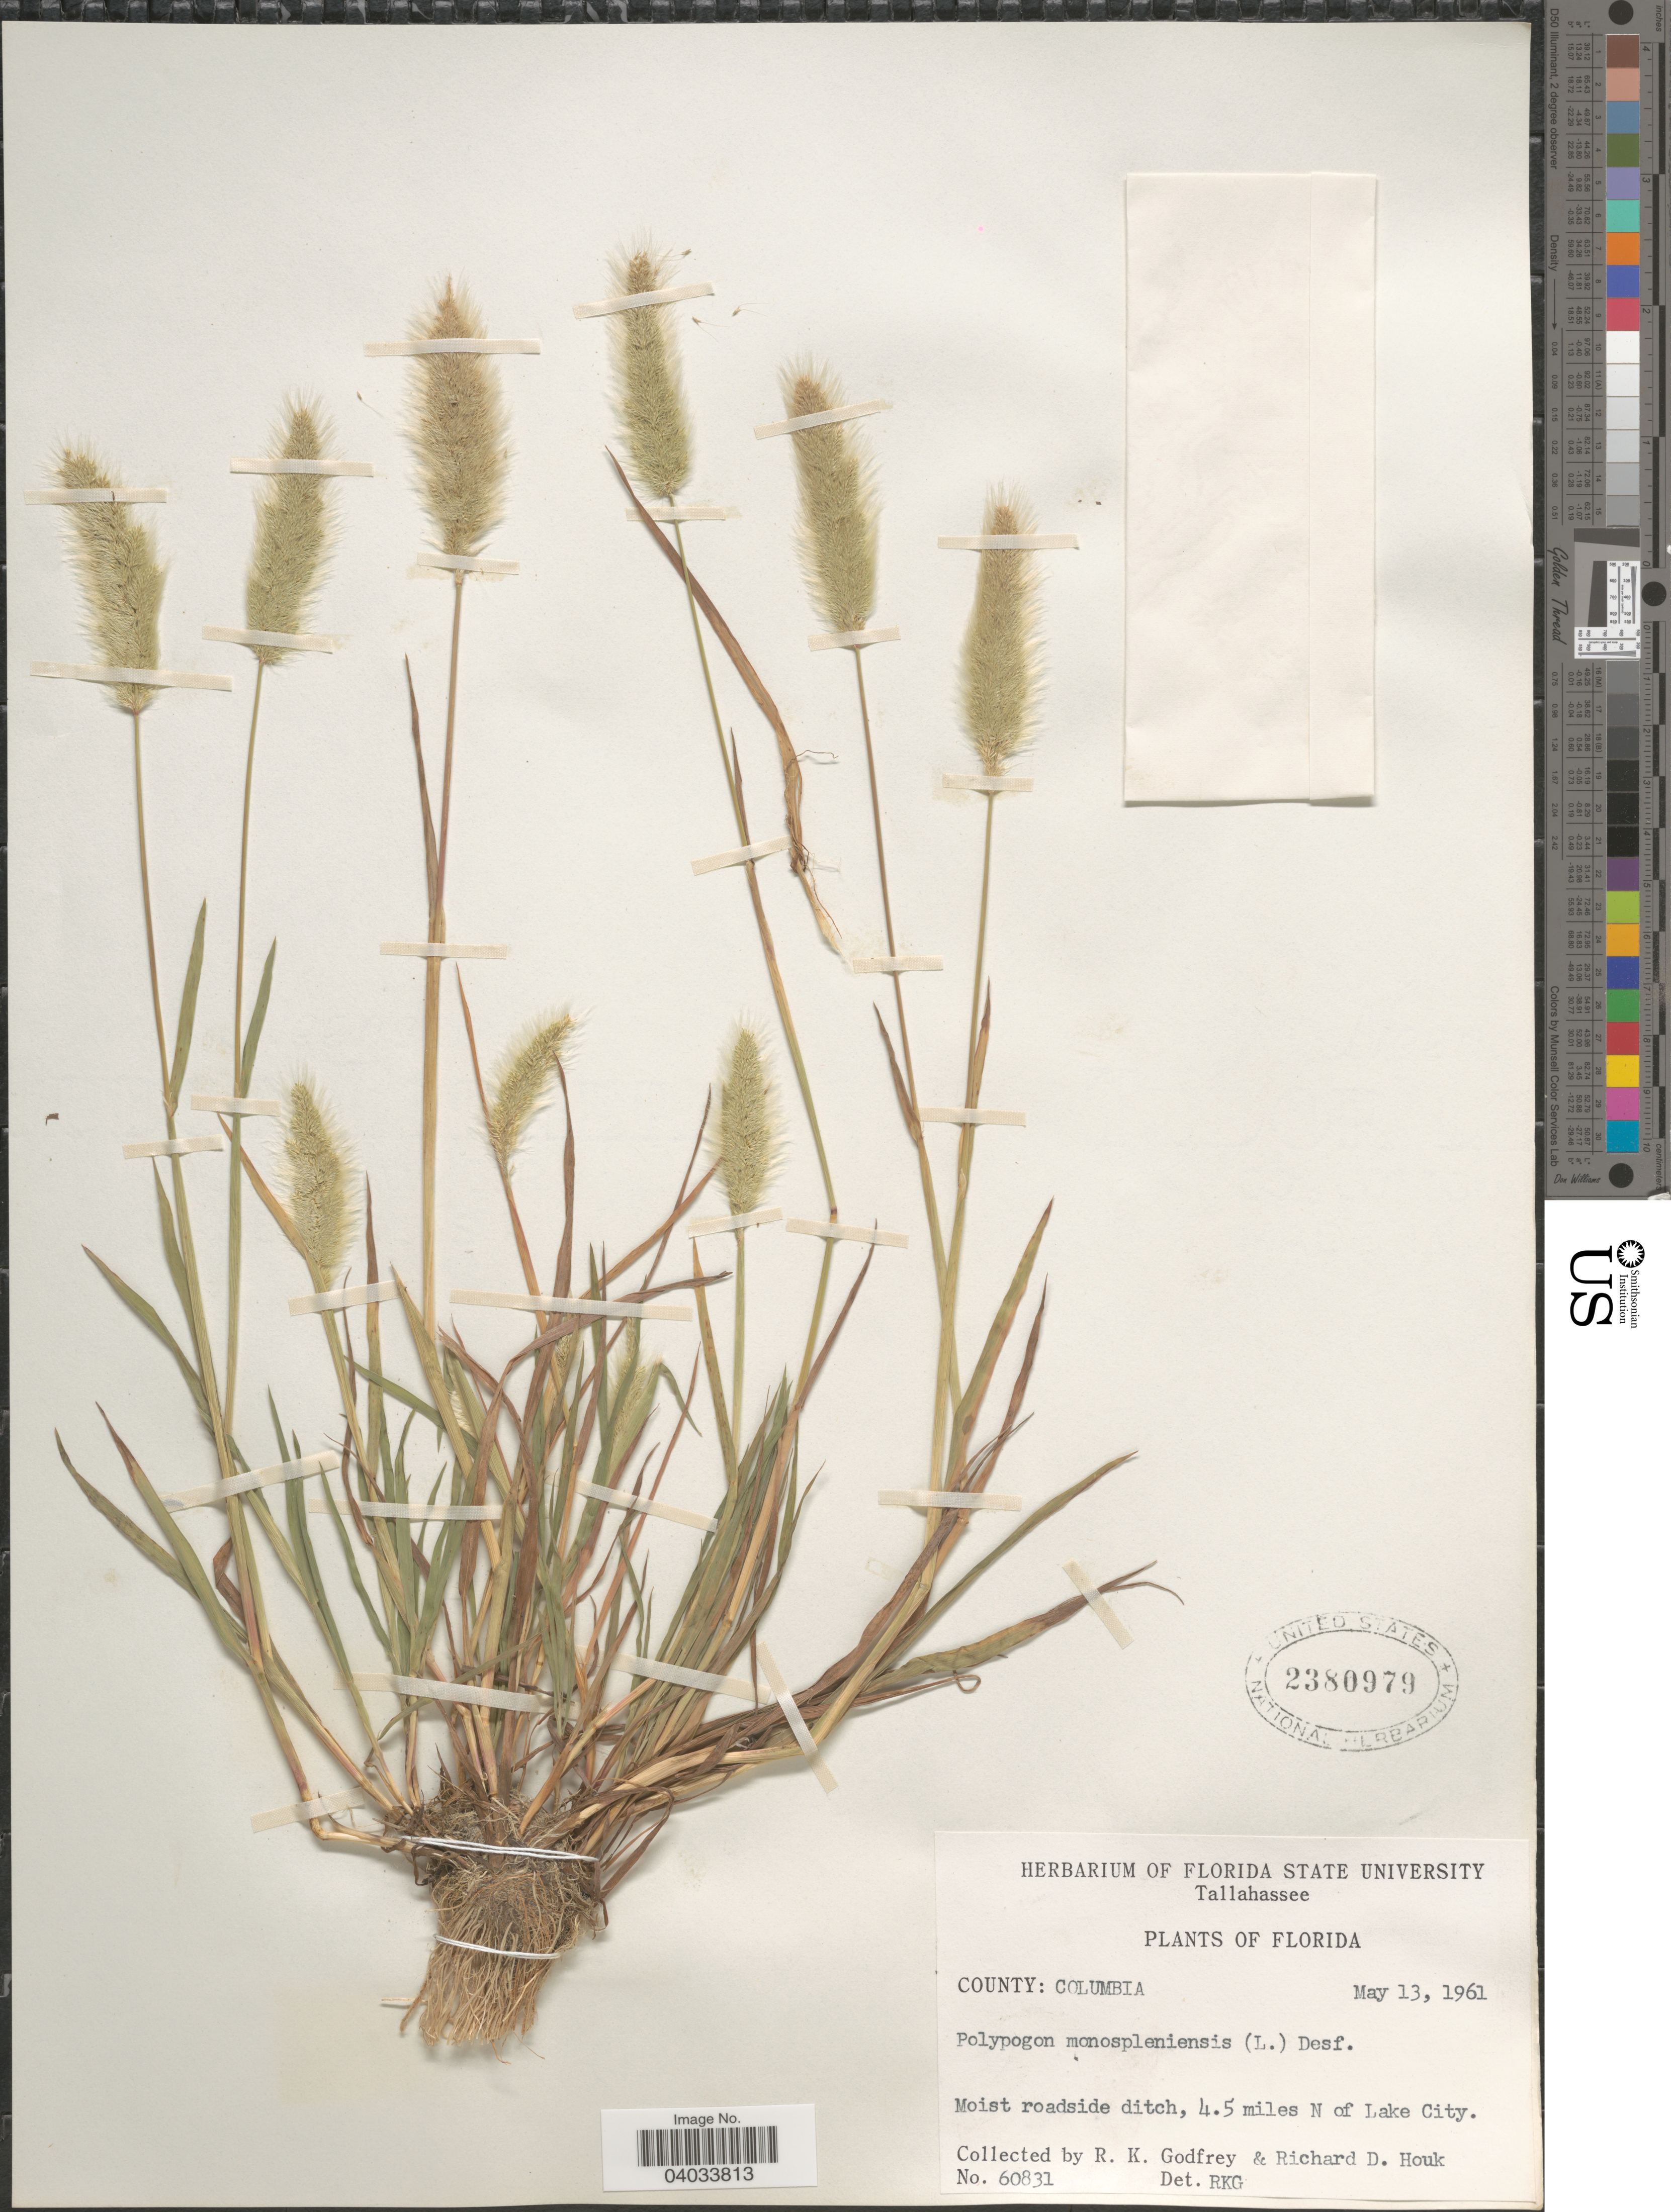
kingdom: Plantae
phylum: Tracheophyta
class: Liliopsida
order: Poales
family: Poaceae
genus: Polypogon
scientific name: Polypogon monspeliensis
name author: (L.) Desf.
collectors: R. K. Godfrey & R. Houk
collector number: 60831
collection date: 1961-05-13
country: United States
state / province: Florida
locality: County: Columbia. 4.5 miles N of Lake City.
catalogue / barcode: US 2380979